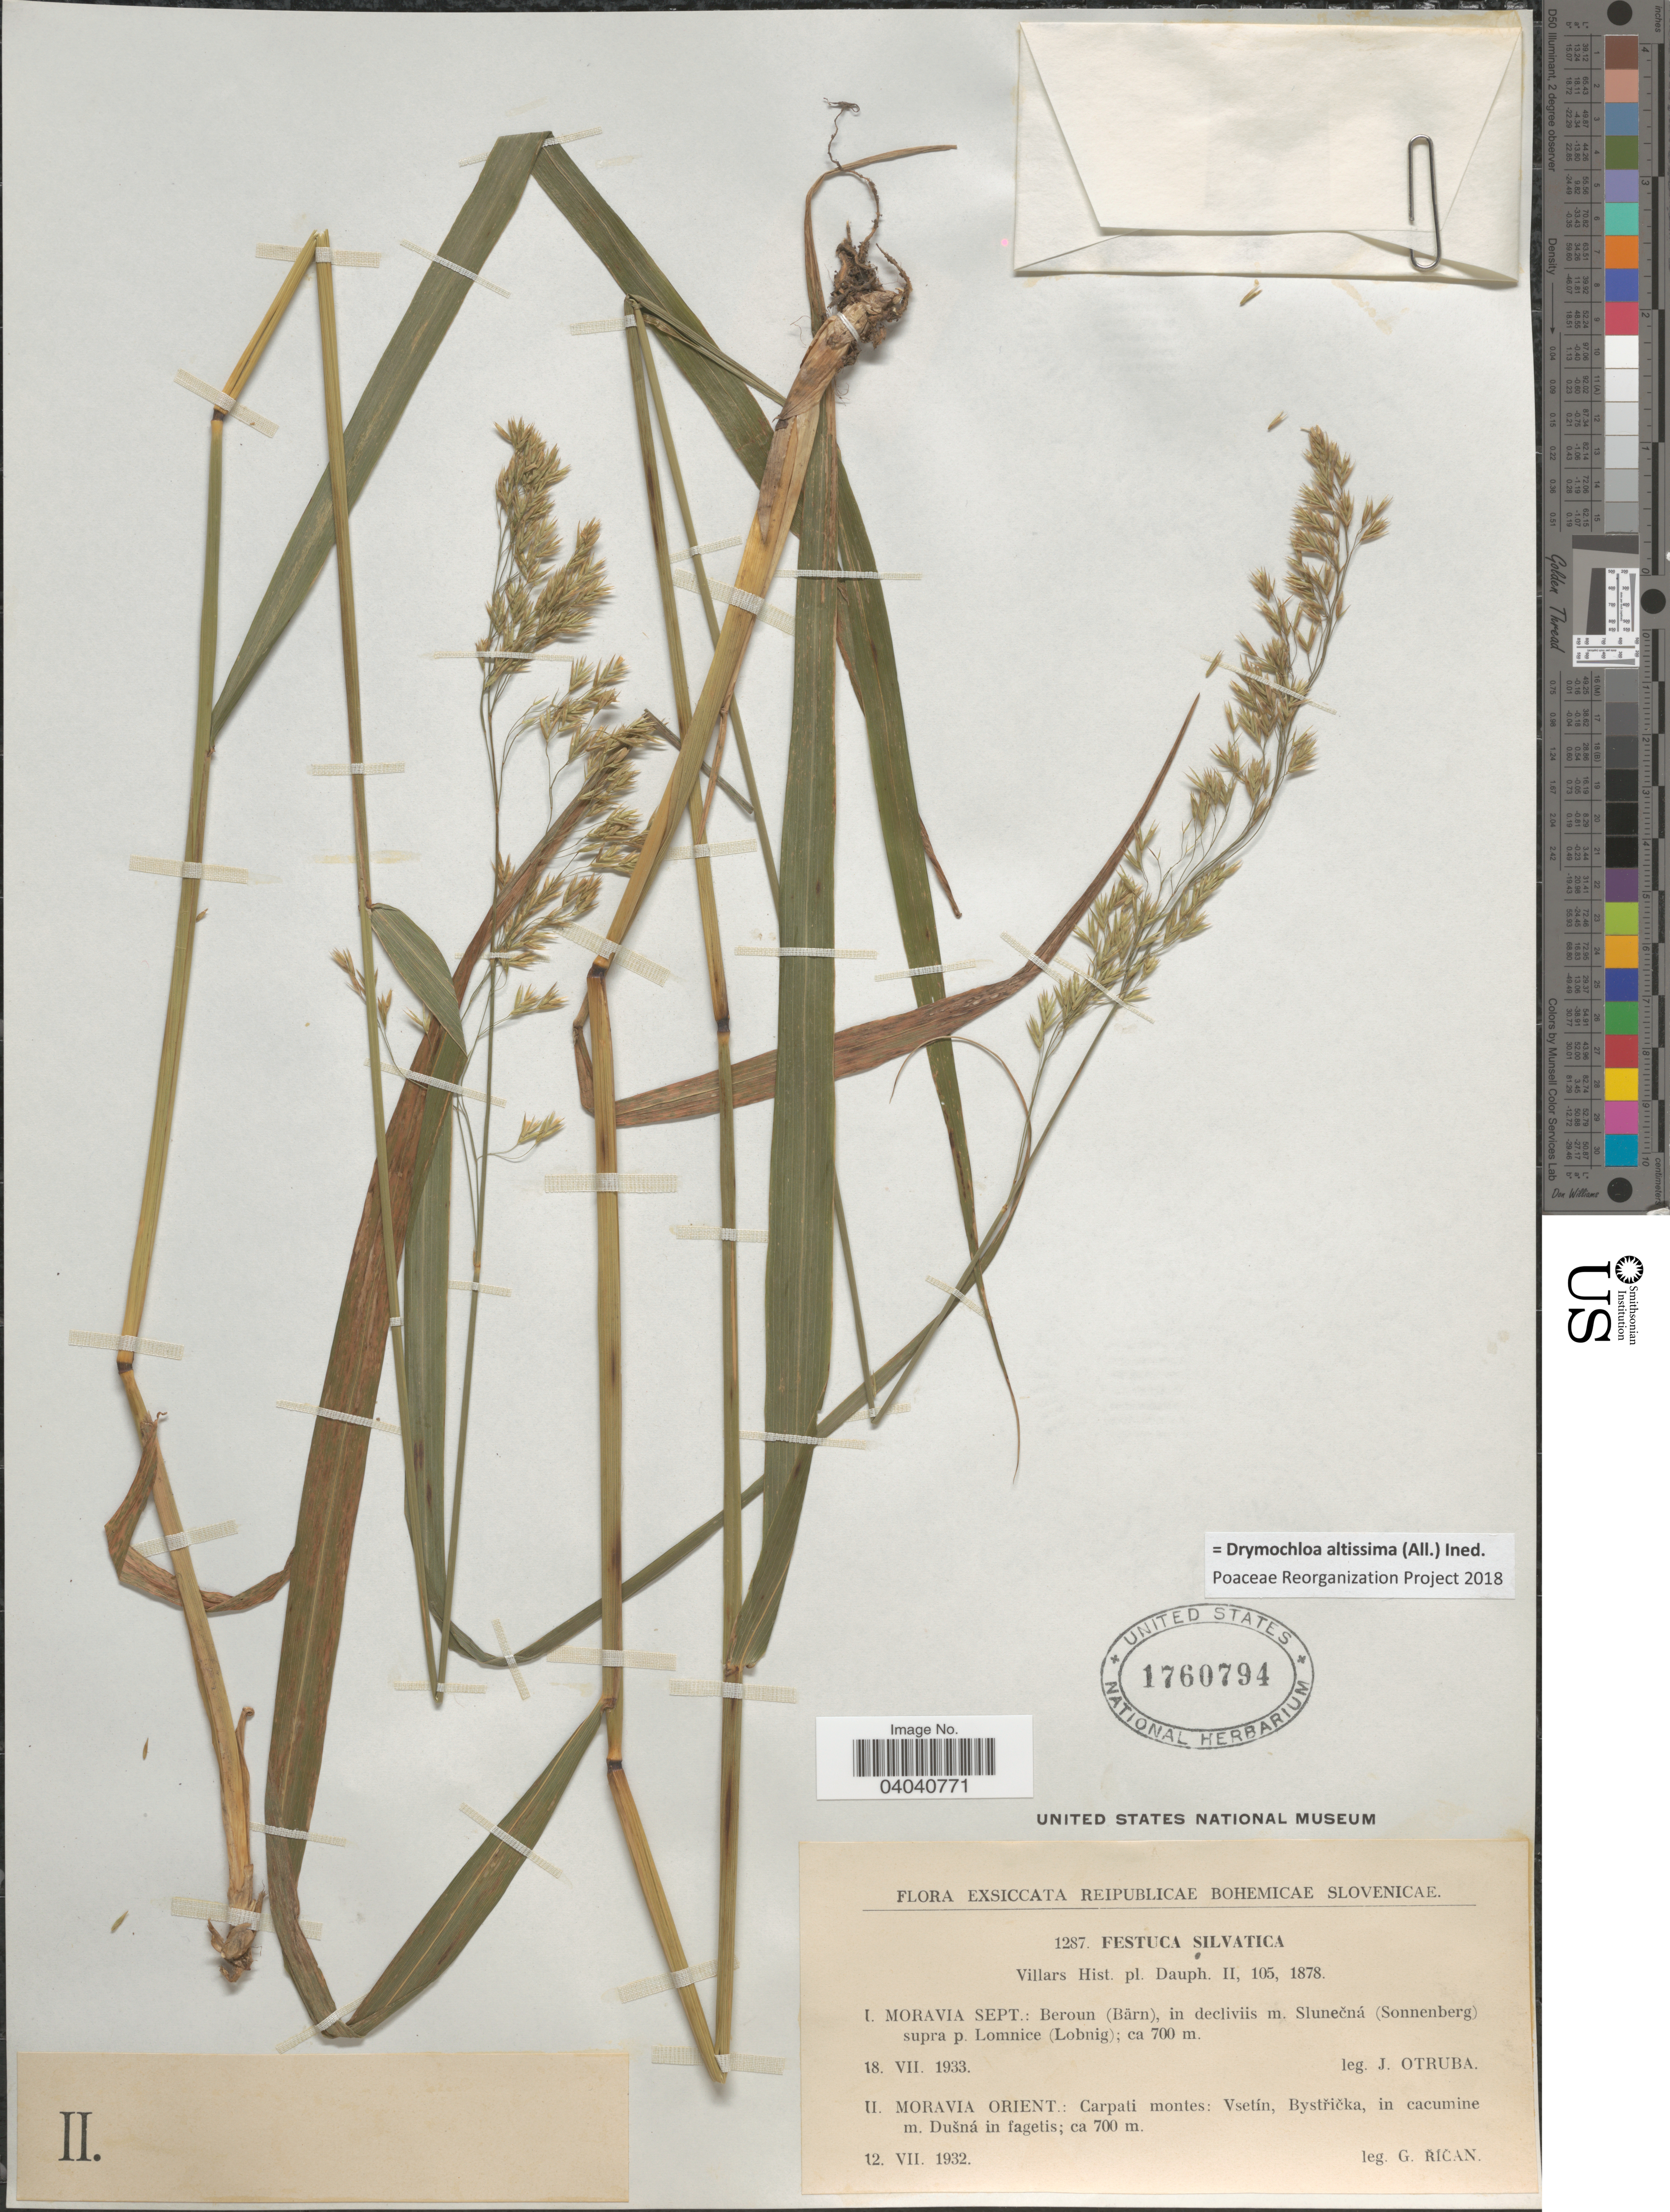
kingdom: Plantae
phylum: Tracheophyta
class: Liliopsida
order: Poales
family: Poaceae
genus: Drymochloa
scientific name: Drymochloa altissima (All.) ined.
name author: (All.)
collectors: G. Rican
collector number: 1287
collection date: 1932-07-12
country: Czechia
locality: Reipublicae Bohemicae Slovenicae. Moravia Orient.: Carpati montes: Vsetím. Bystřička, in cacumine m. Dušná in fagetis.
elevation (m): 700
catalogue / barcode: US 1760794